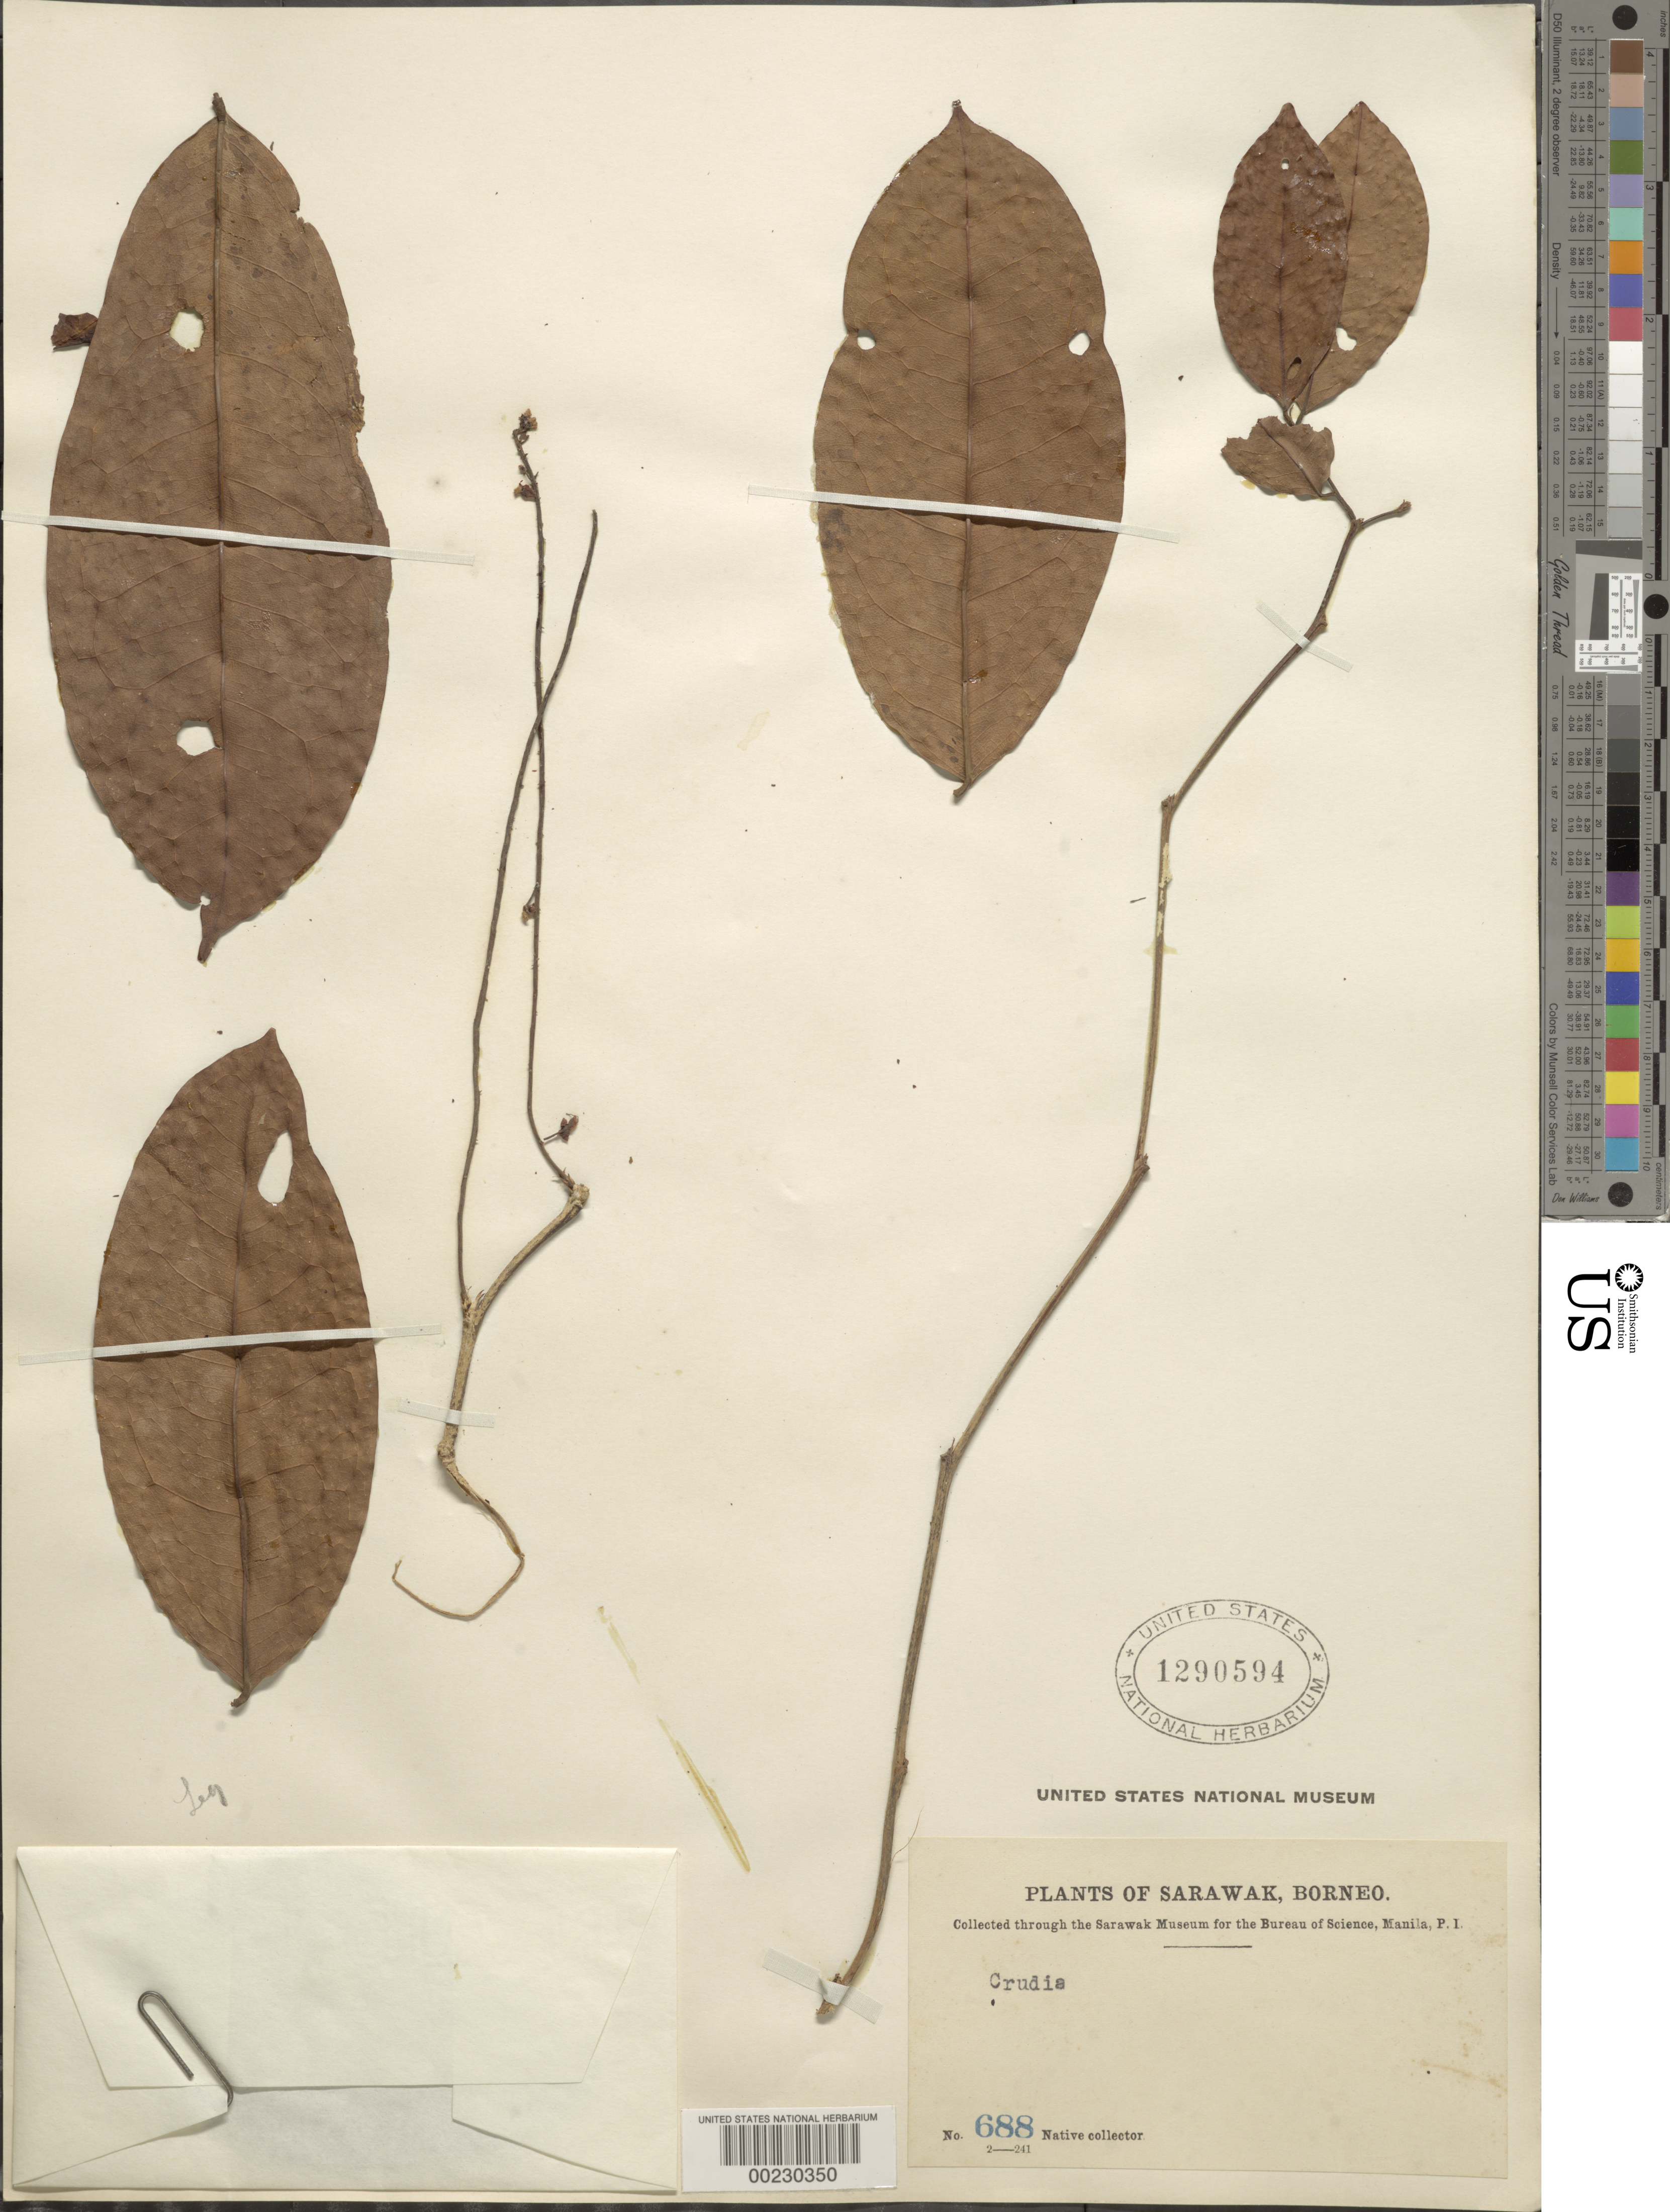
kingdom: Plantae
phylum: Tracheophyta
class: Magnoliopsida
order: Fabales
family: Fabaceae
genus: Crudia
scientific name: Crudia sp.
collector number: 688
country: Malaysia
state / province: Sarawak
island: Borneo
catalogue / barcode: US 1290594